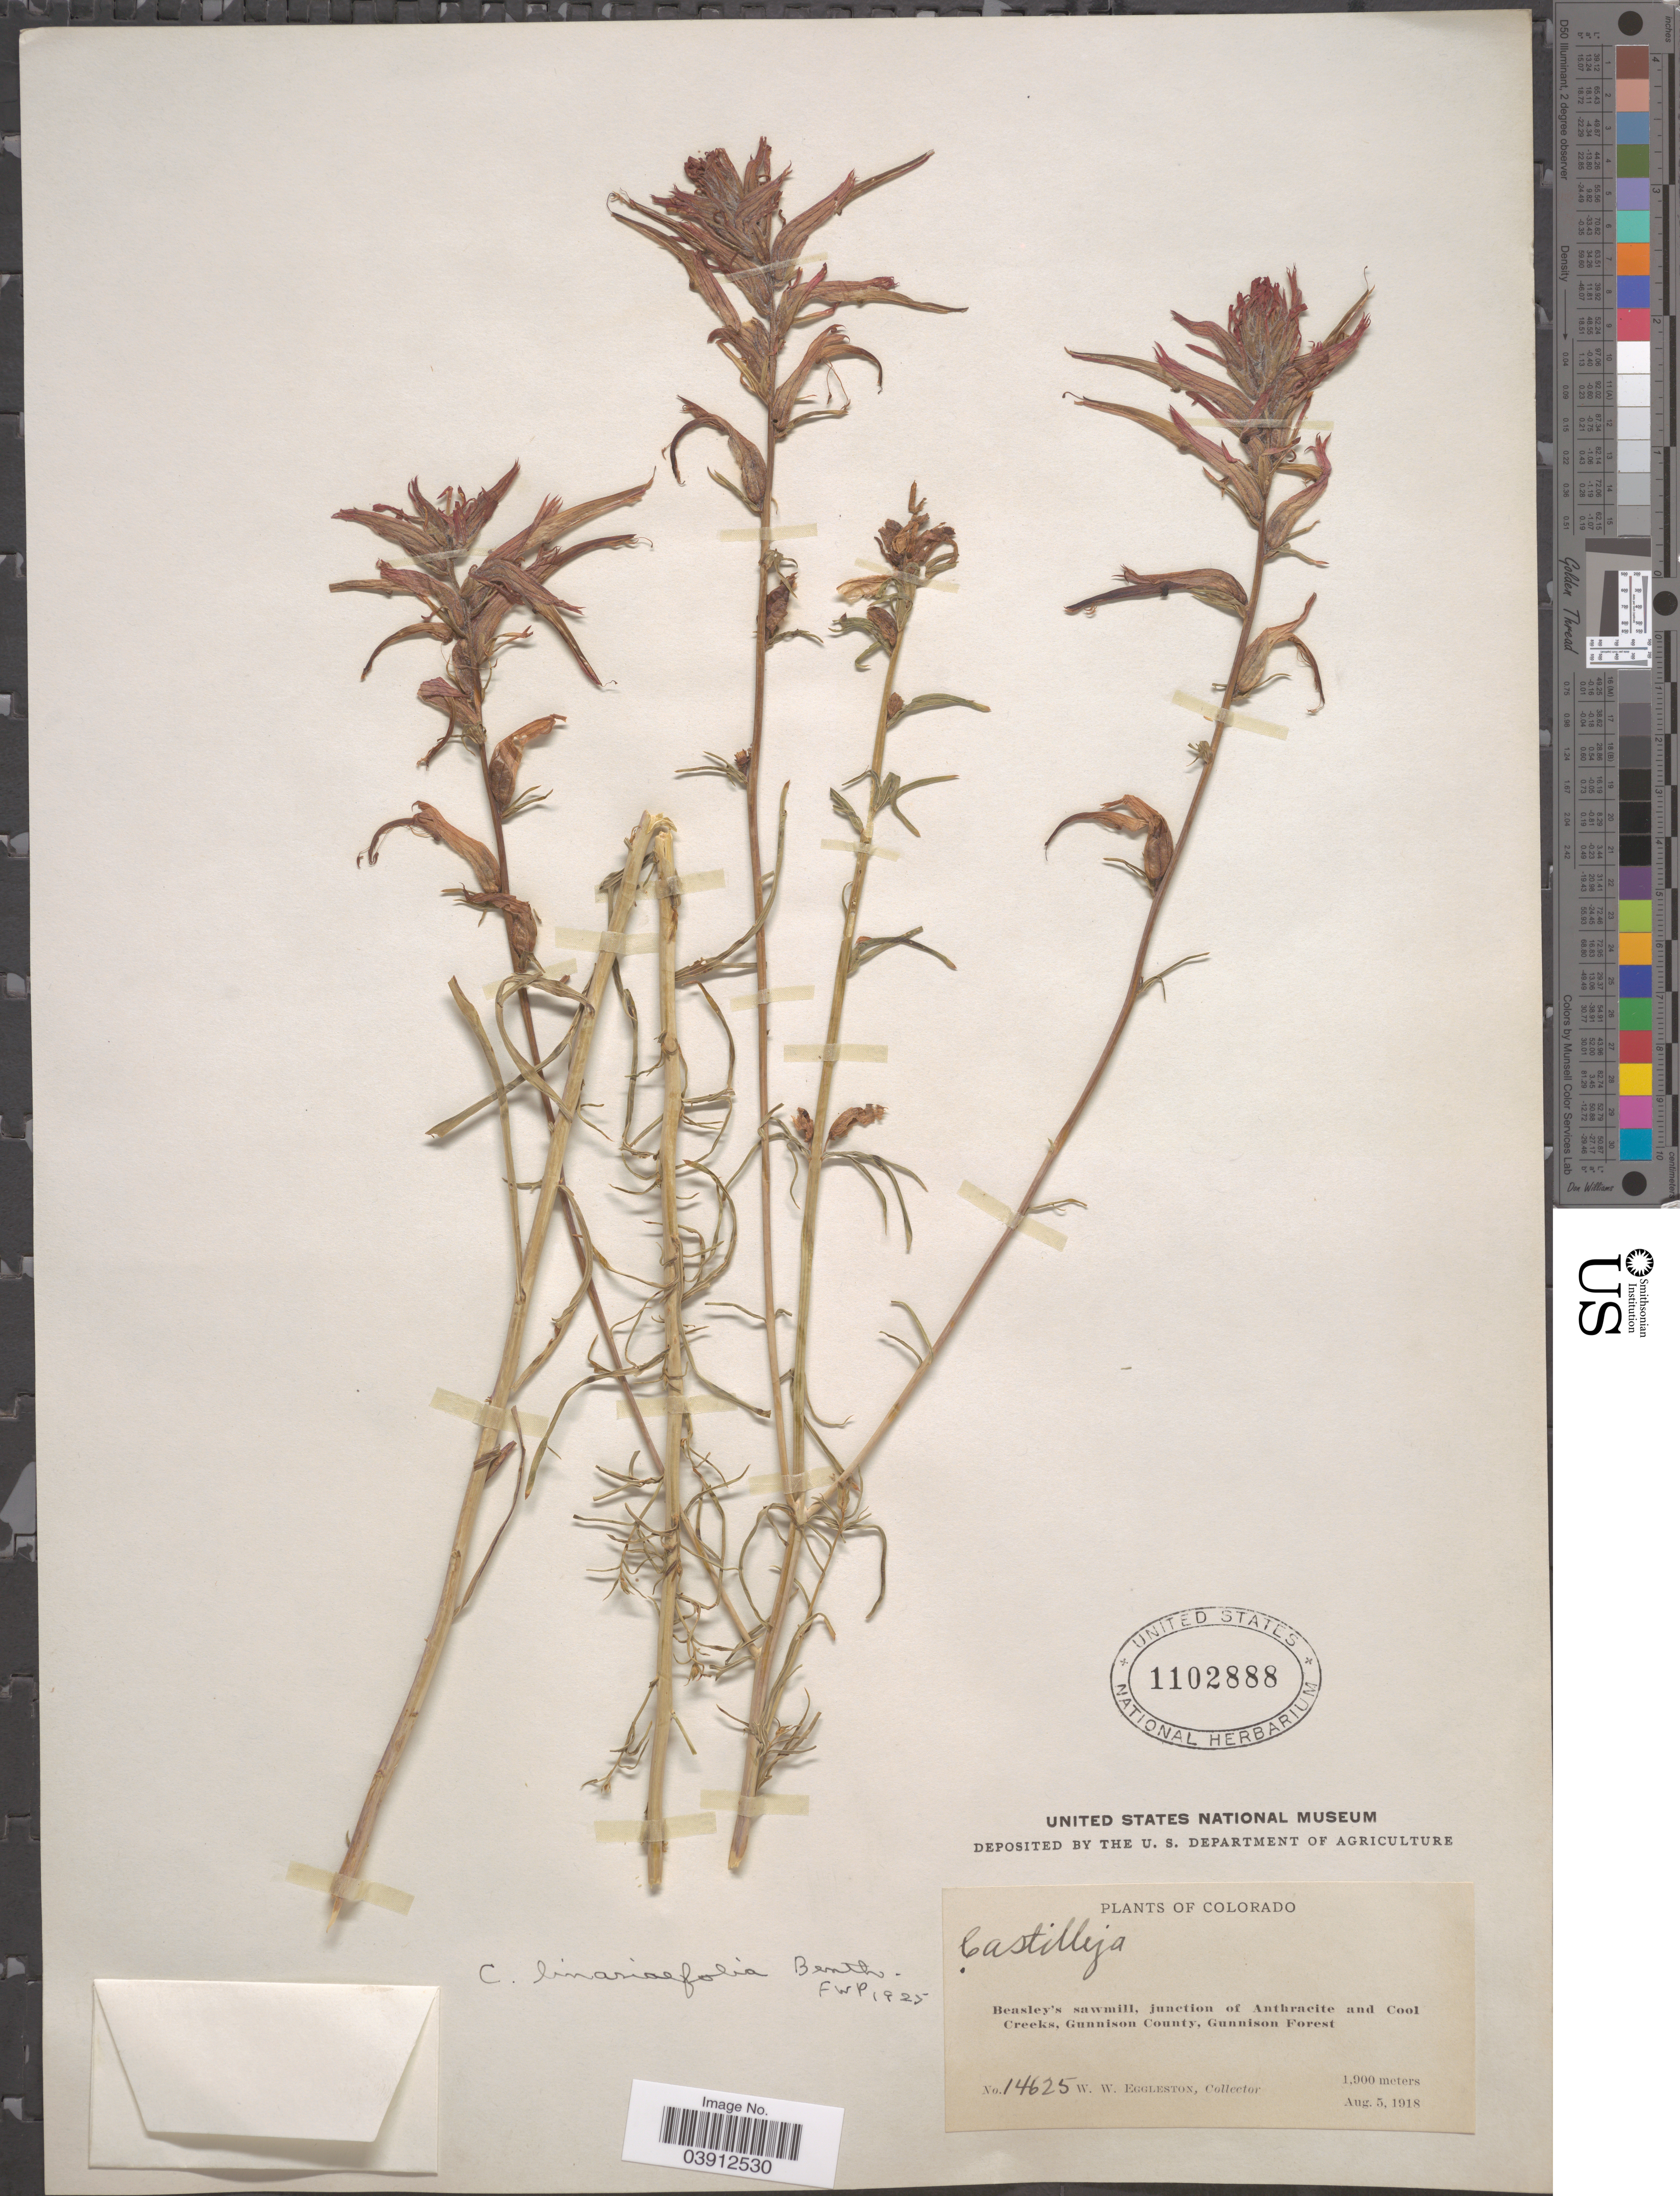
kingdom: Plantae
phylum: Tracheophyta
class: Magnoliopsida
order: Lamiales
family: Orobanchaceae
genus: Castilleja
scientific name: Castilleja linariifolia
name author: Benth.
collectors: W. W. Eggleston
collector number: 14625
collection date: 1918-08-05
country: United States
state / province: Colorado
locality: Beasley's sawmill, junction of Anthracite and Cool Creeks, Gunnison County, Gunnison Forest.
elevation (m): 1900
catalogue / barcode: US 1102888